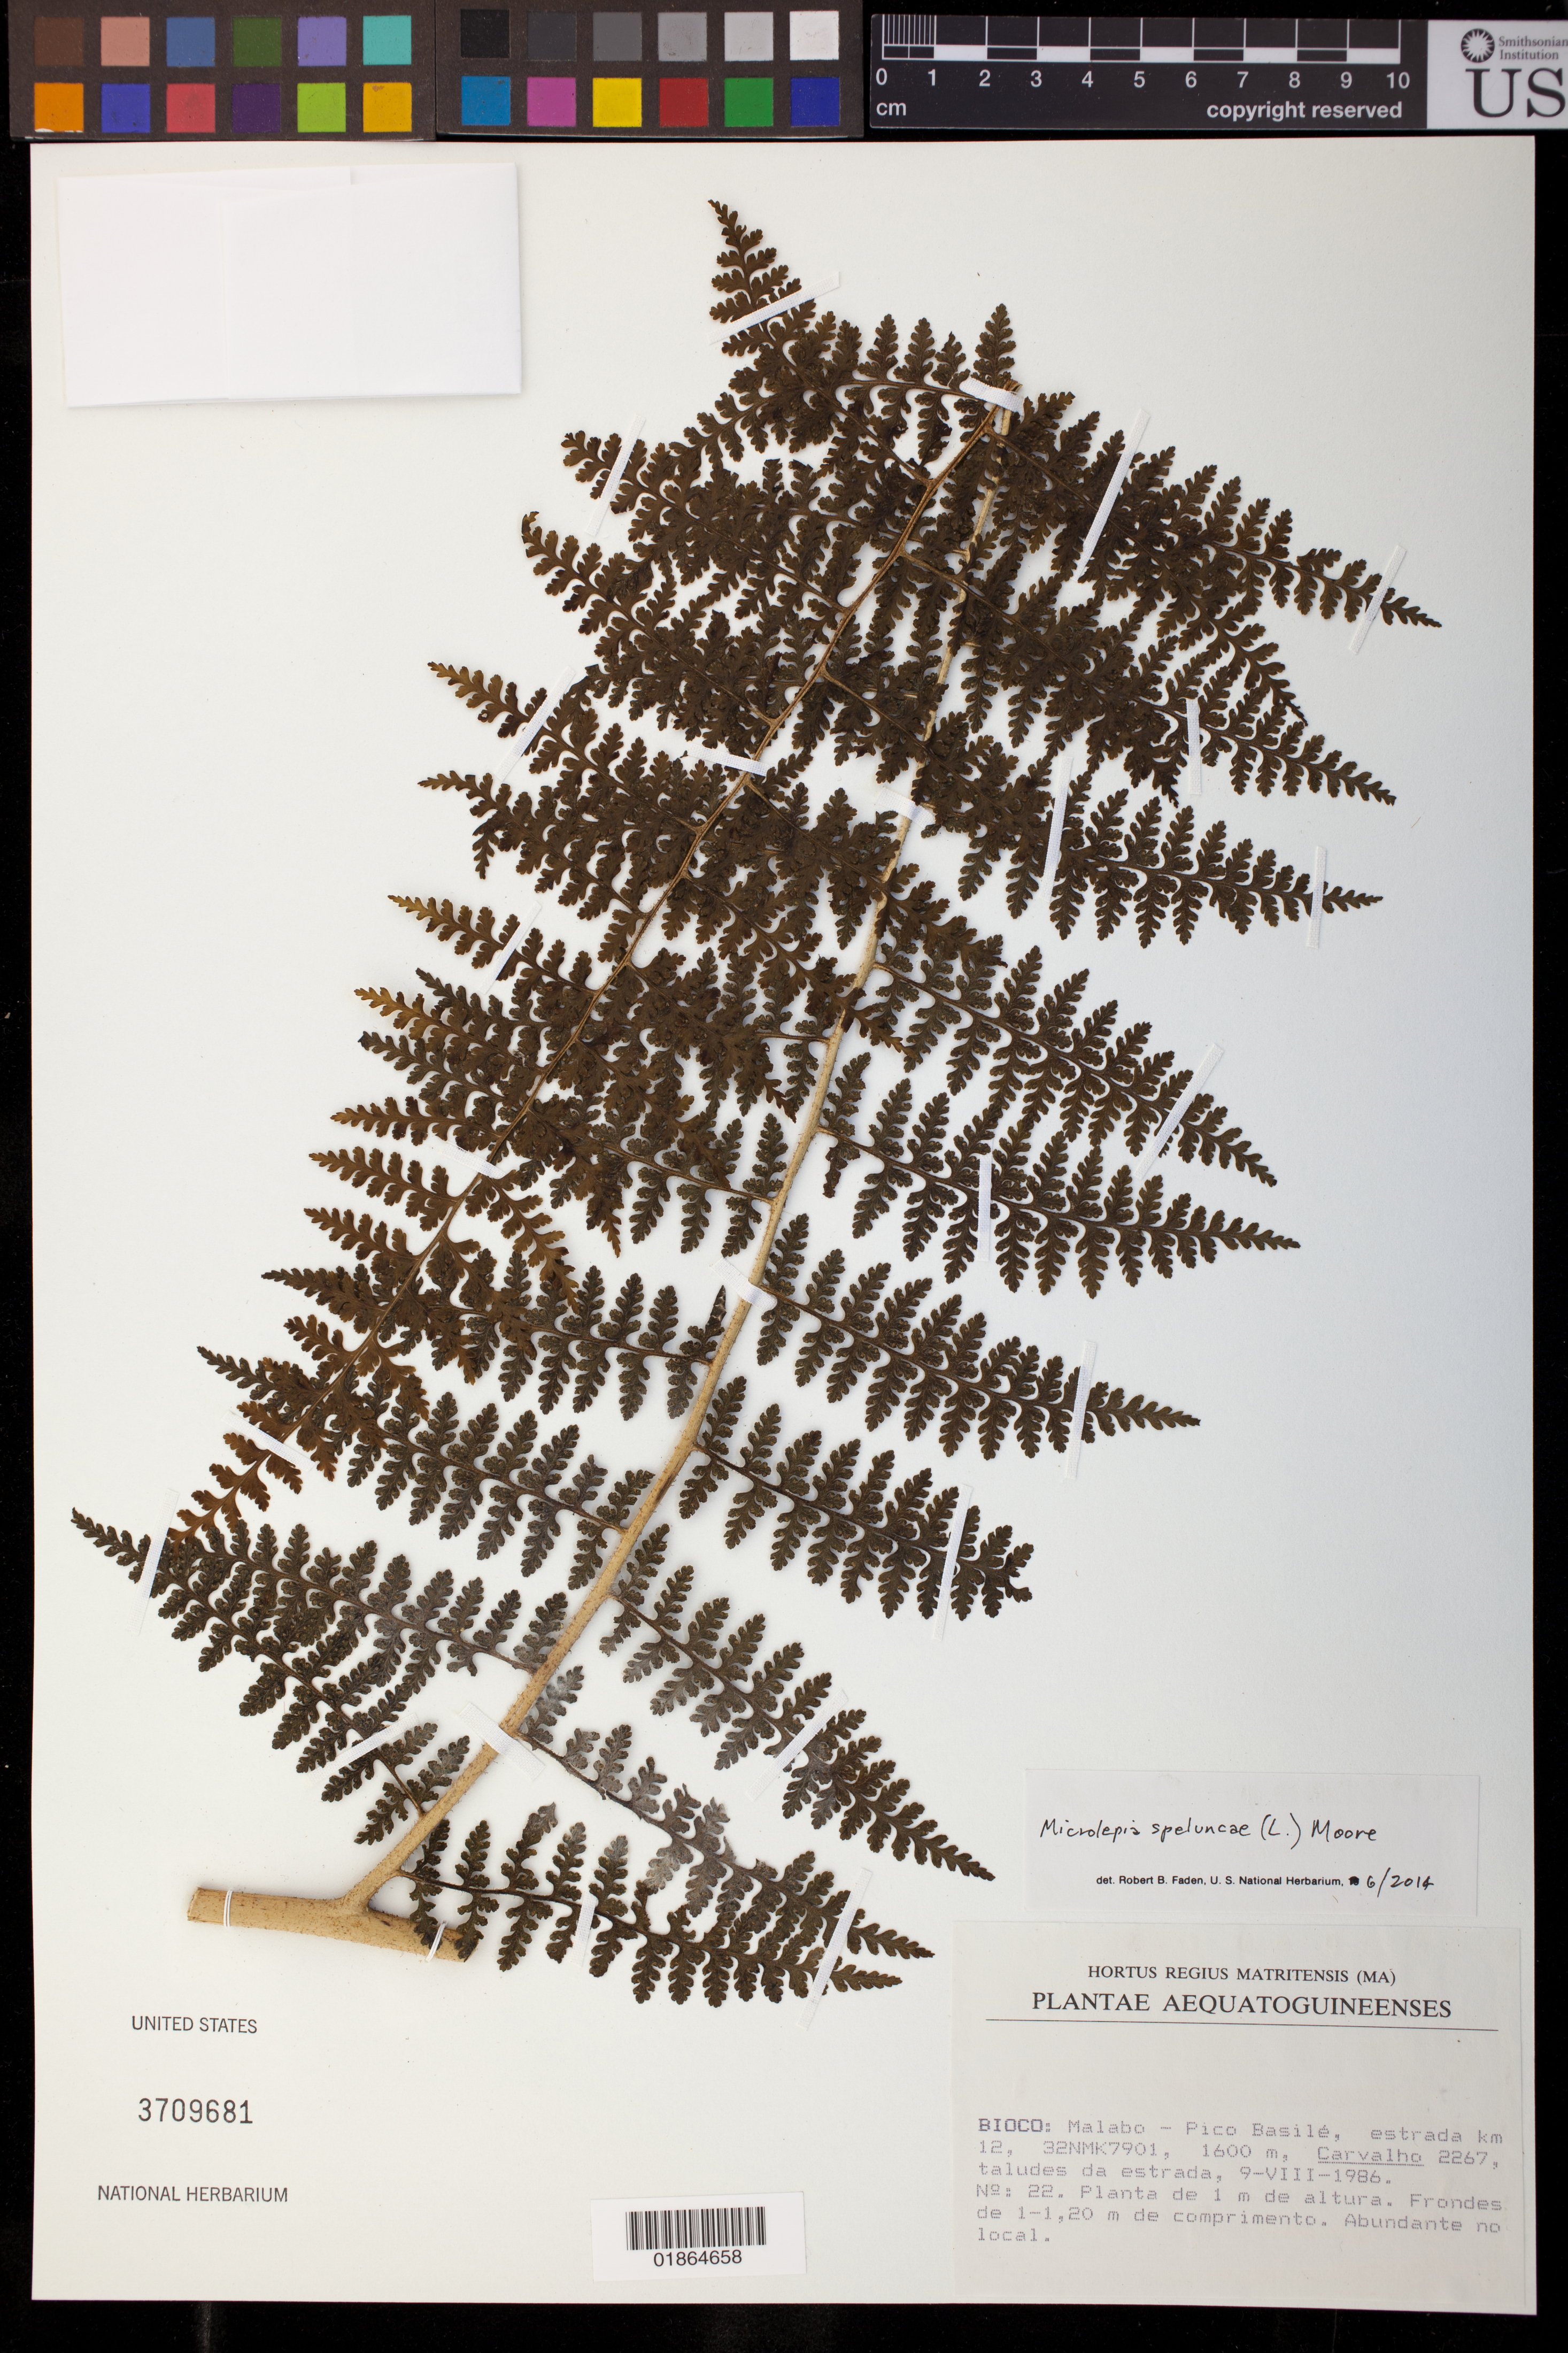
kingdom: Plantae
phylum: Tracheophyta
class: Polypodiopsida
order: Polypodiales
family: Dennstaedtiaceae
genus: Microlepia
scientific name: Microlepia speluncae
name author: (L.) T. Moore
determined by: Faden, Robert B., (US), Smithsonian Institution - National Museum of Natural History (UNITED STATES)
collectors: Carvalho, --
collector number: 2267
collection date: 1986-08-09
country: Equatorial Guinea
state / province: Bioko Norte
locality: Bioco: Malabo - Pico Basile, estrada km 12, 32 NMK7901.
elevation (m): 1600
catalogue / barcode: US 3709681